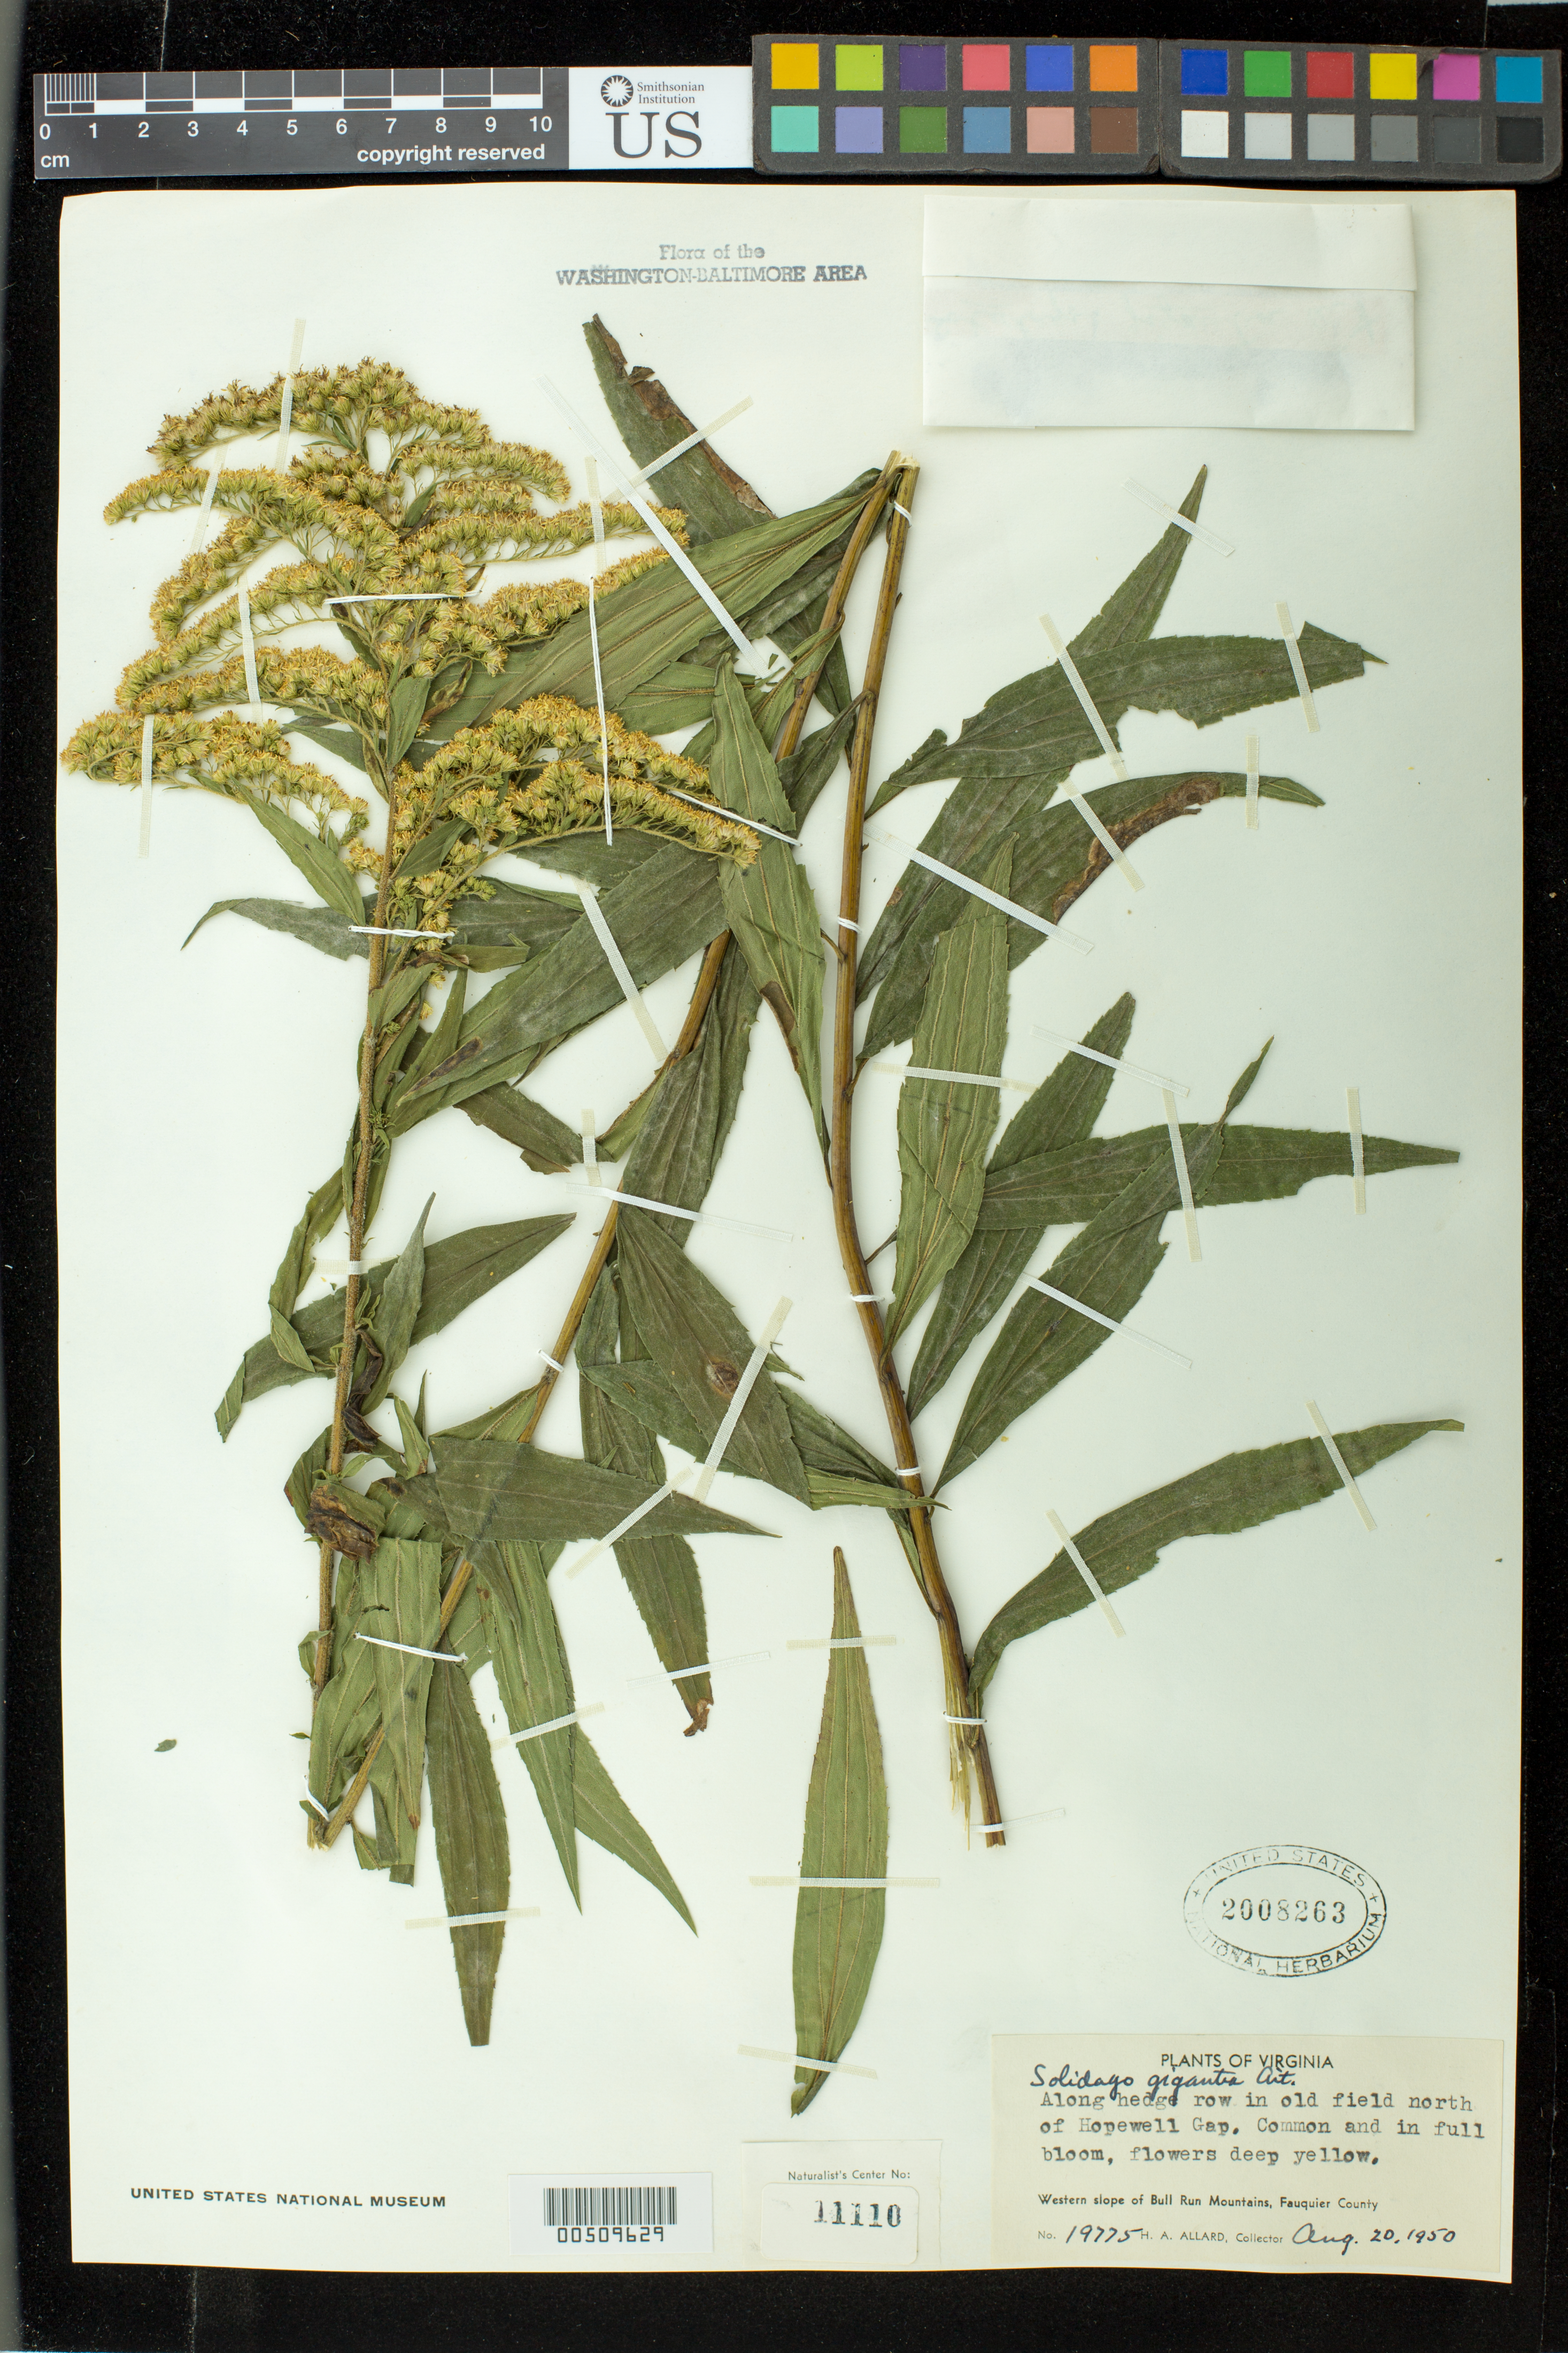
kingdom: Plantae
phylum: Tracheophyta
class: Magnoliopsida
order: Asterales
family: Asteraceae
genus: Solidago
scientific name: Solidago gigantea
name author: Aiton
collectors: H. A. Allard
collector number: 19775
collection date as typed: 20 Aug 1950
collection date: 1950-08-20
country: United States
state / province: Virginia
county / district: Fauquier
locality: Bull Run Mts., N of Hopewell Gap Bull Run Mts.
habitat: along hedge row in old field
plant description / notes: Specimens returned from Naturalist Center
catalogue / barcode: US 2008263